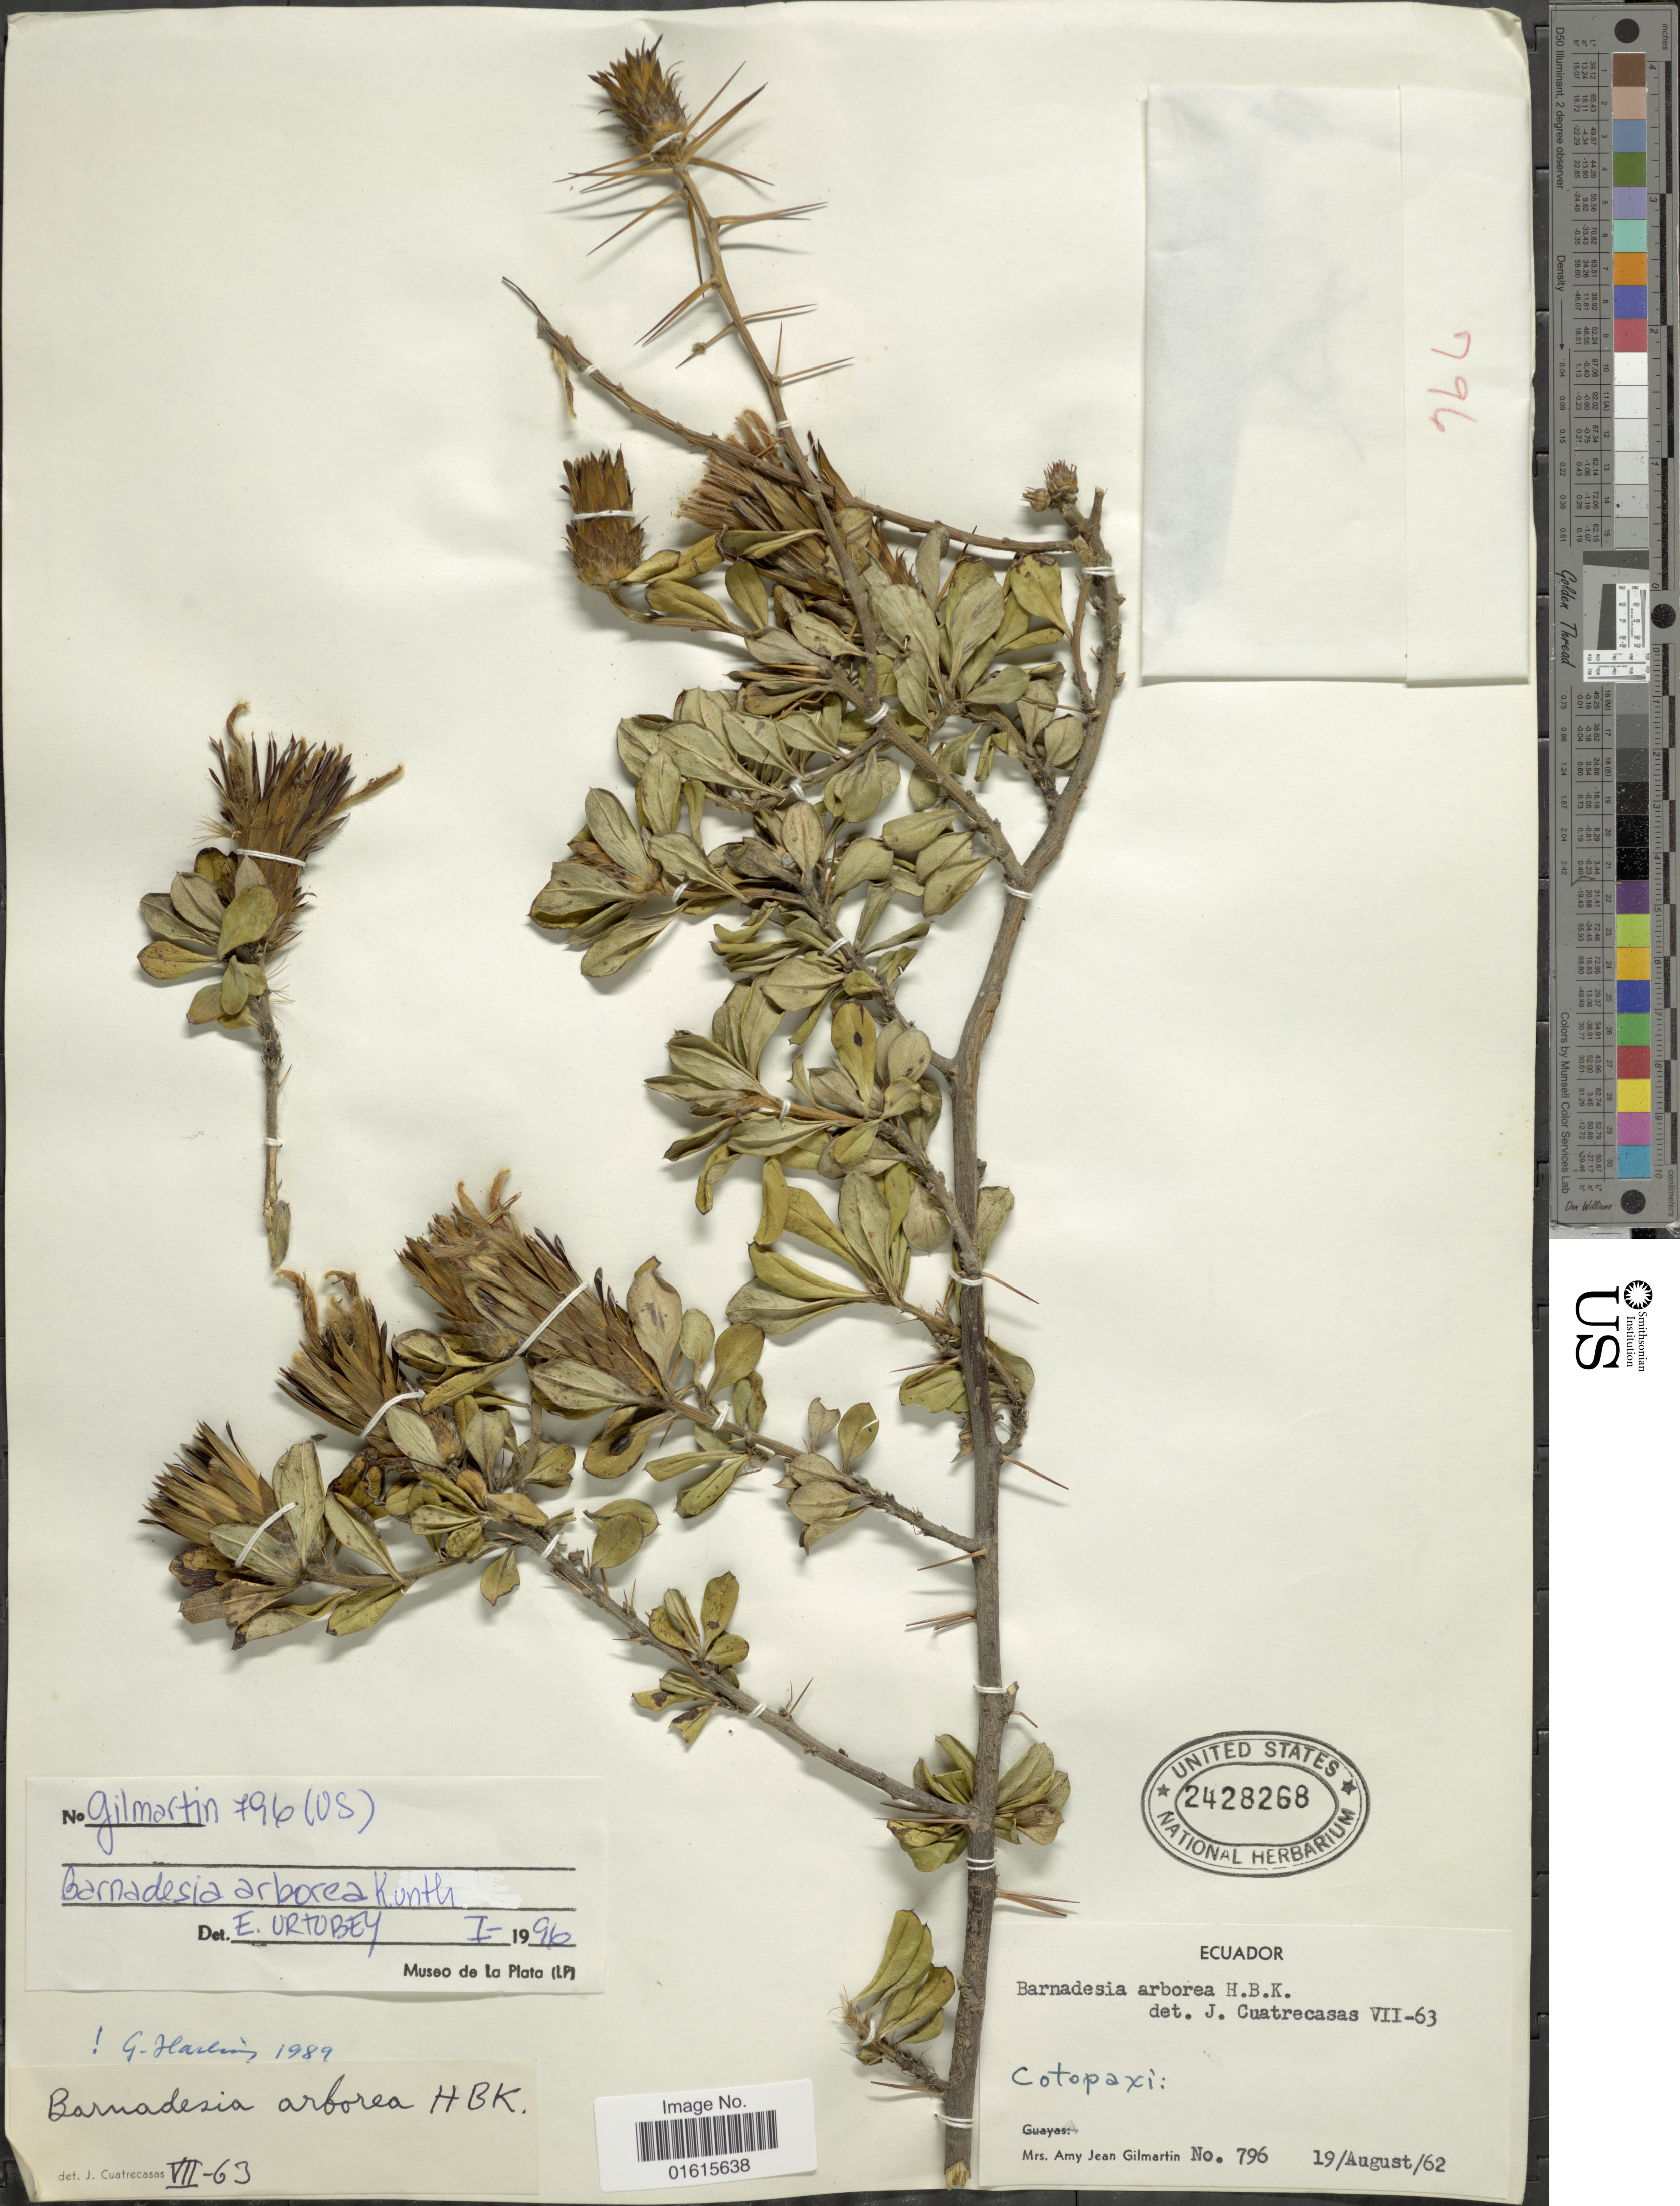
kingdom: Plantae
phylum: Tracheophyta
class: Magnoliopsida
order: Asterales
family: Asteraceae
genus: Barnadesia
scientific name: Barnadesia arborea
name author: Kunth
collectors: A. J. Gilmartin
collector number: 796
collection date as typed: Transcribed d/m/y: 19/8/62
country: Ecuador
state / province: Cotopaxi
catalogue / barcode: US 2428268